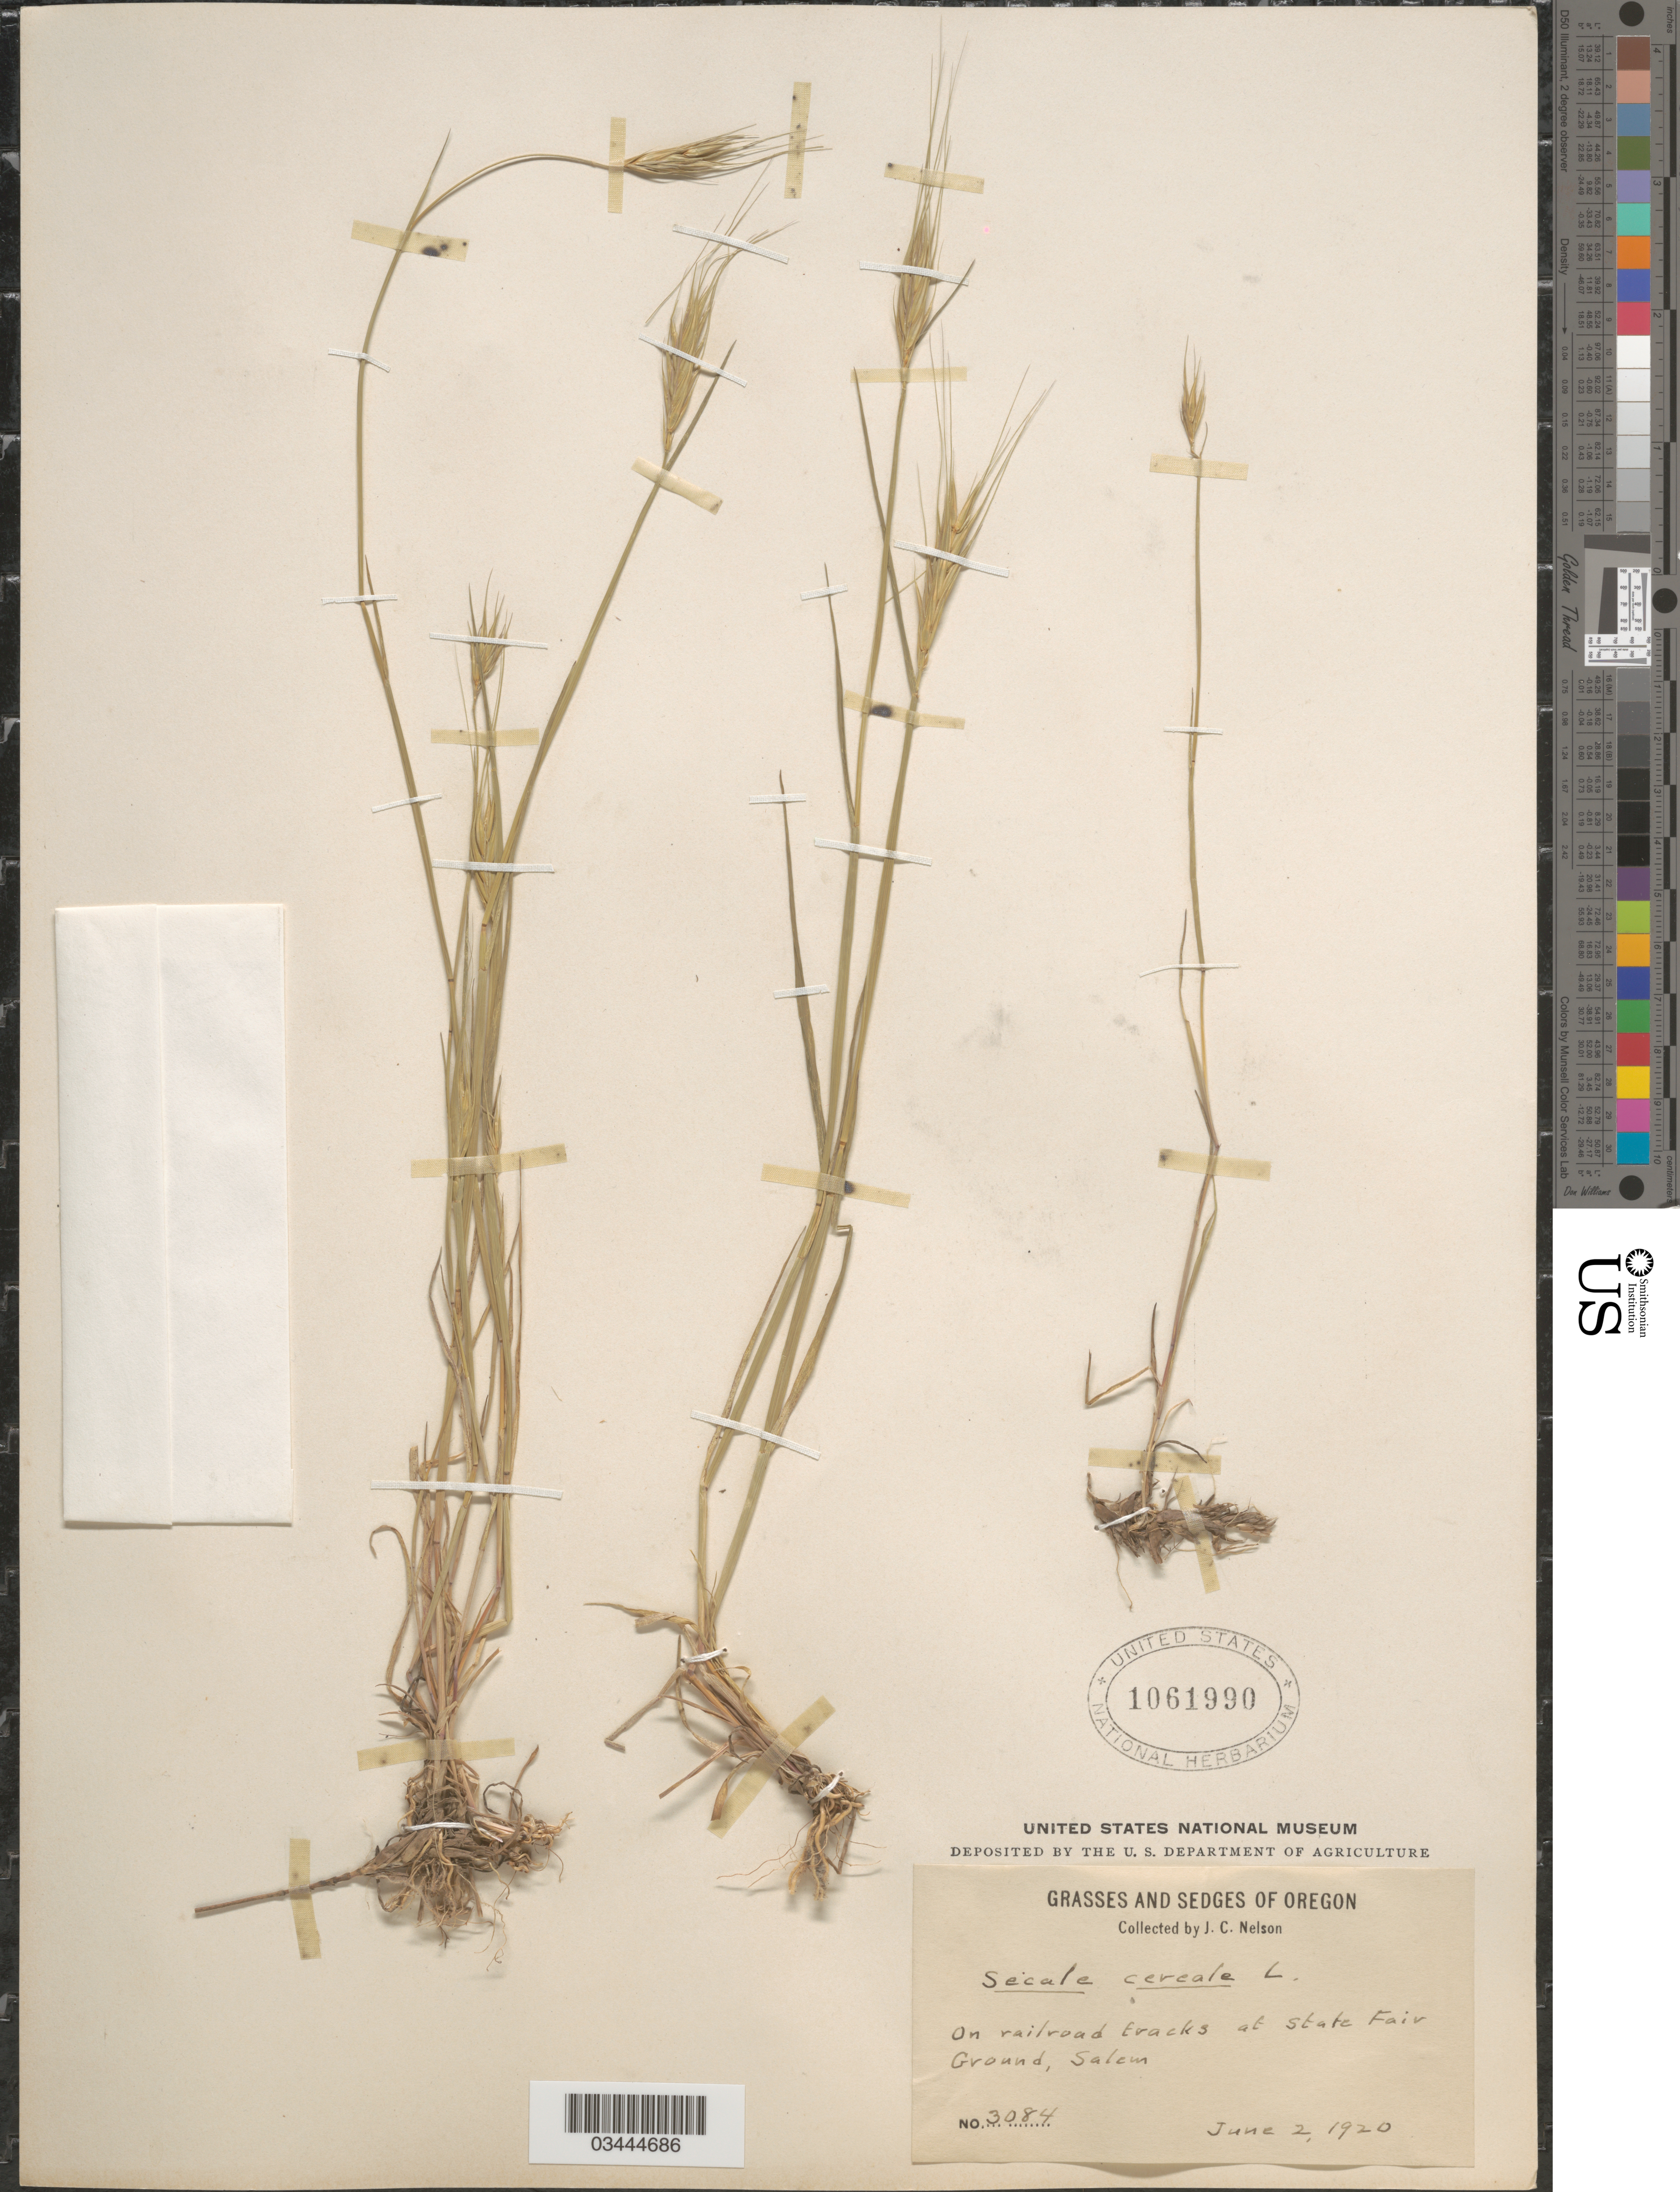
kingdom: Plantae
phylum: Tracheophyta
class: Liliopsida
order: Poales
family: Poaceae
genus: Secale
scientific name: Secale cereale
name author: L.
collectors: J. C. Nelson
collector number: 3084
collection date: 1920-06-02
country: United States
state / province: Oregon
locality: On railroad tracks at State Fair Ground, Salem.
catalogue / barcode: US 1061990